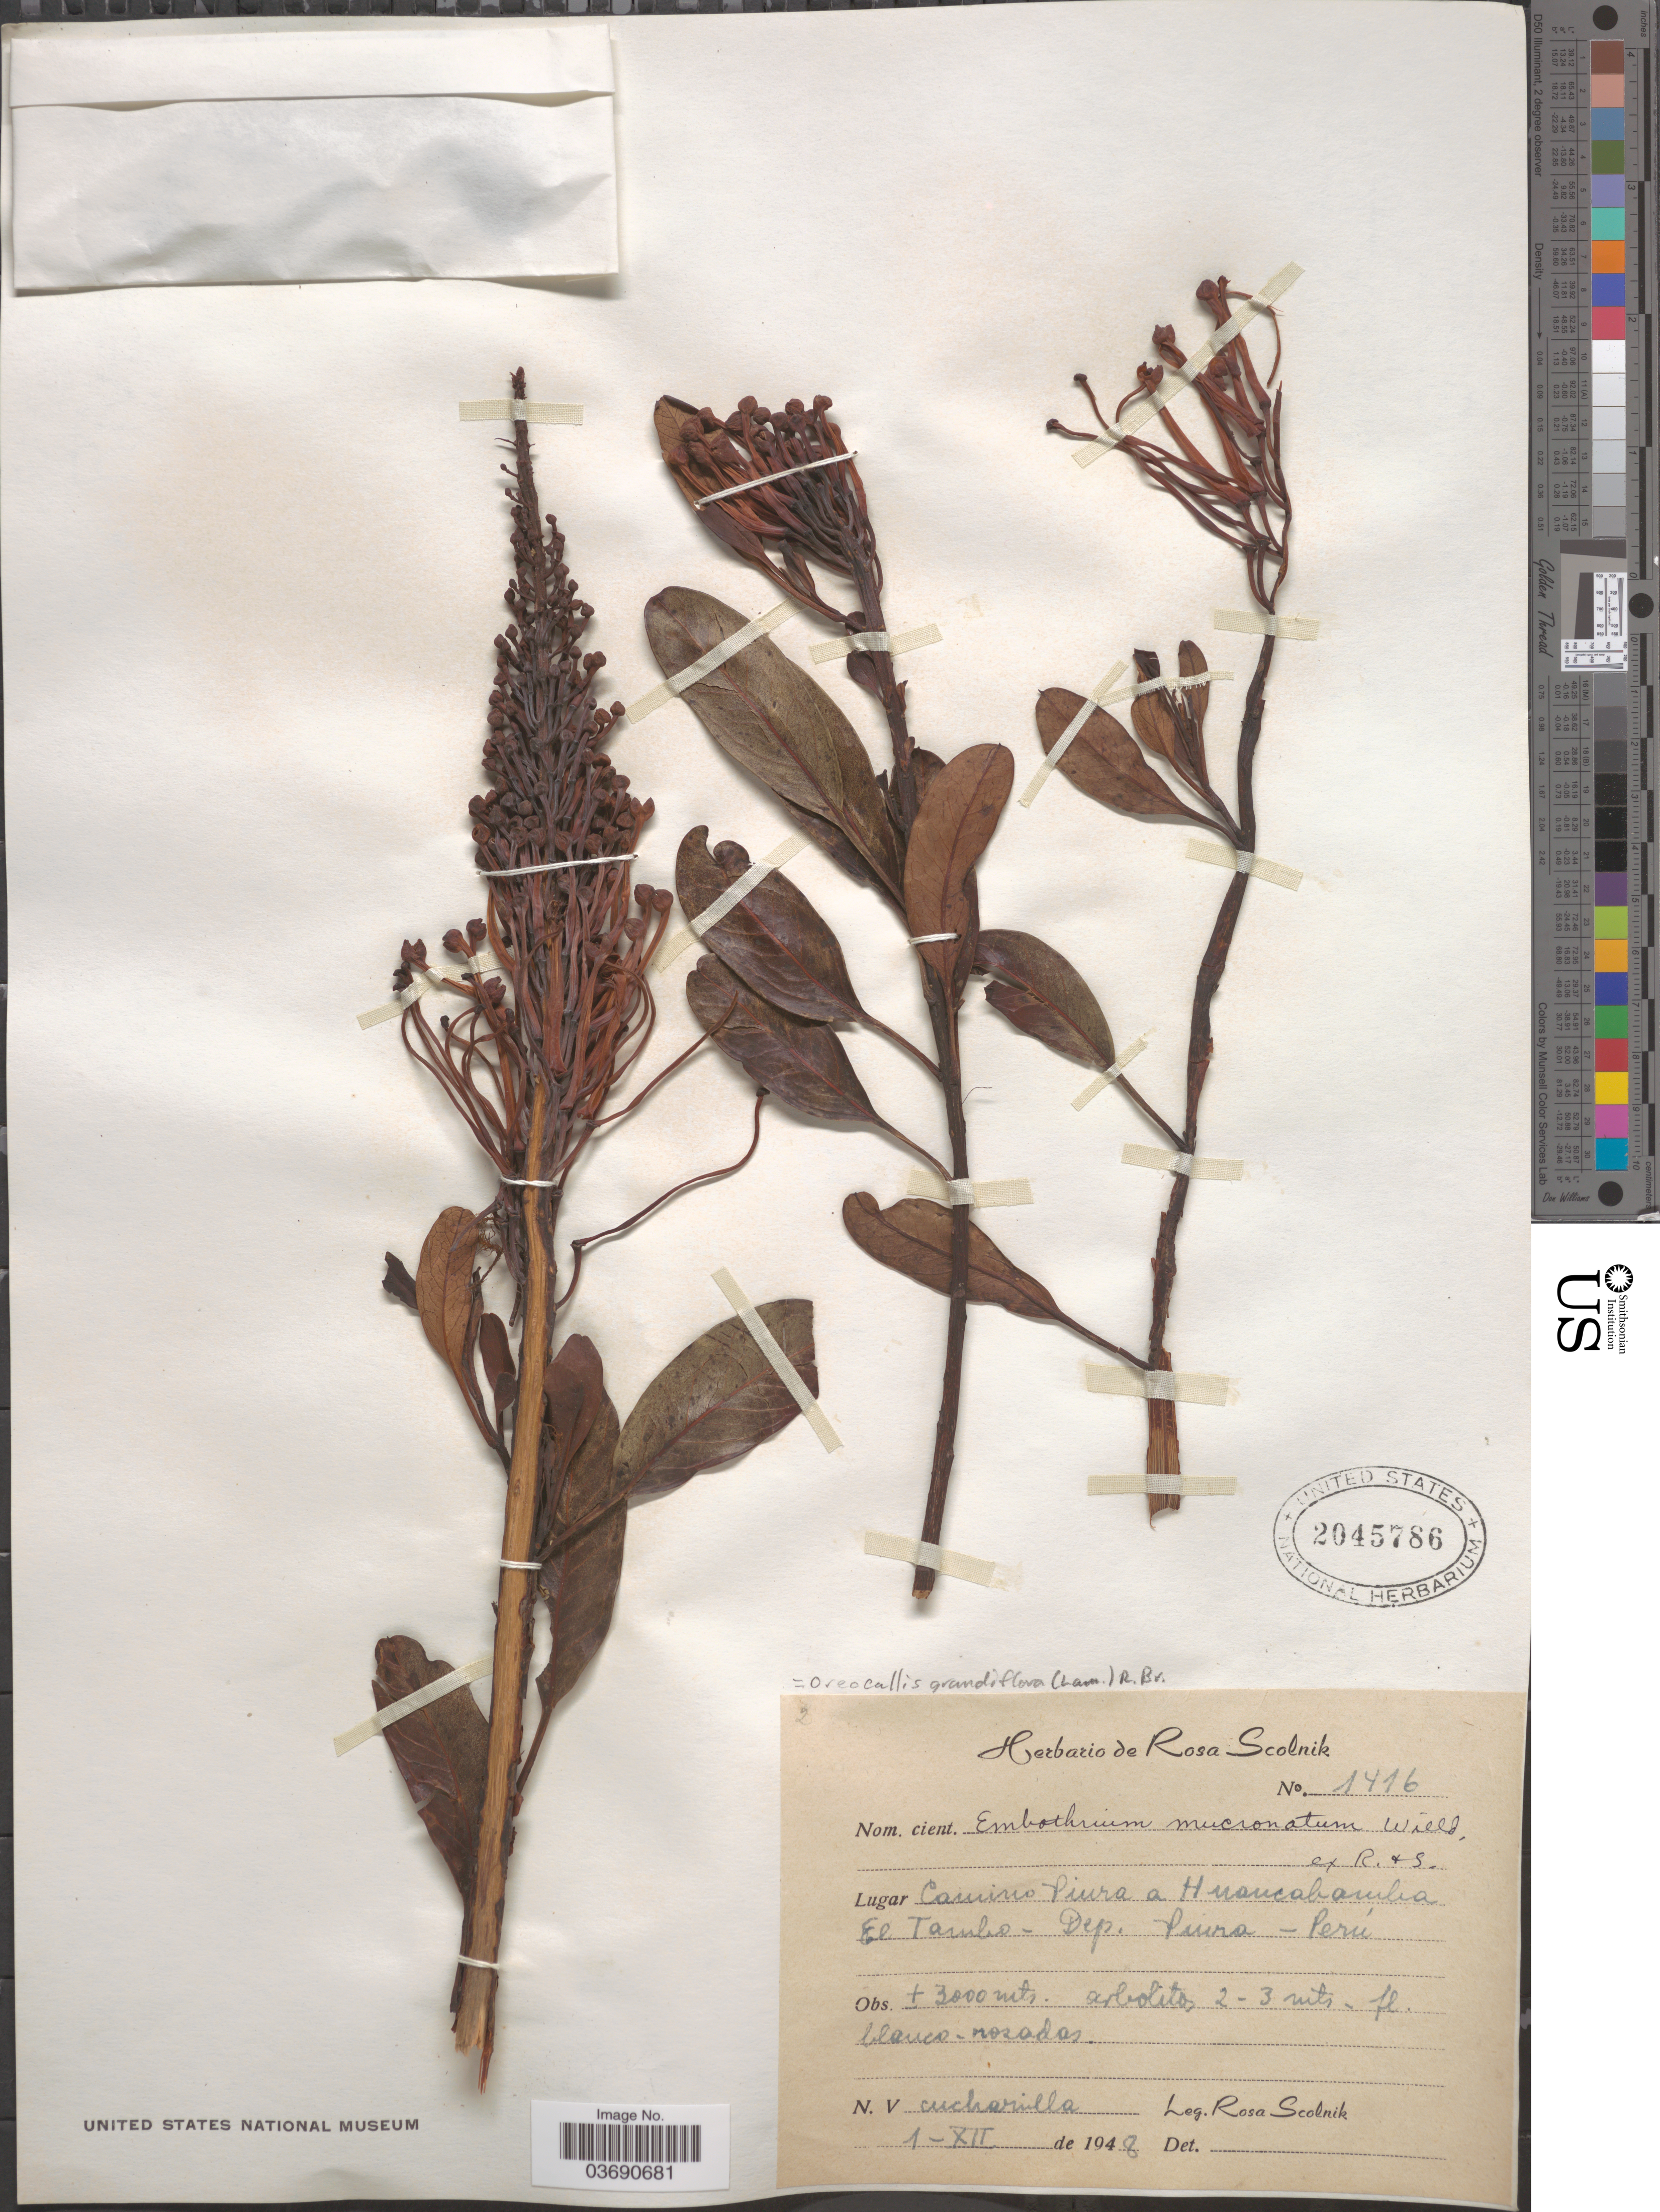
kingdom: Plantae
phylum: Tracheophyta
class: Magnoliopsida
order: Proteales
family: Proteaceae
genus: Oreocallis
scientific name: Oreocallis grandiflora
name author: (Lam.) R. Br.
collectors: R. Scolnik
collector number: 1416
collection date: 1948-12-01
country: Peru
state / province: Piura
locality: Camino Piura a Huancabamba El Tambo-Dep. Piura.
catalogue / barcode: US 2045786